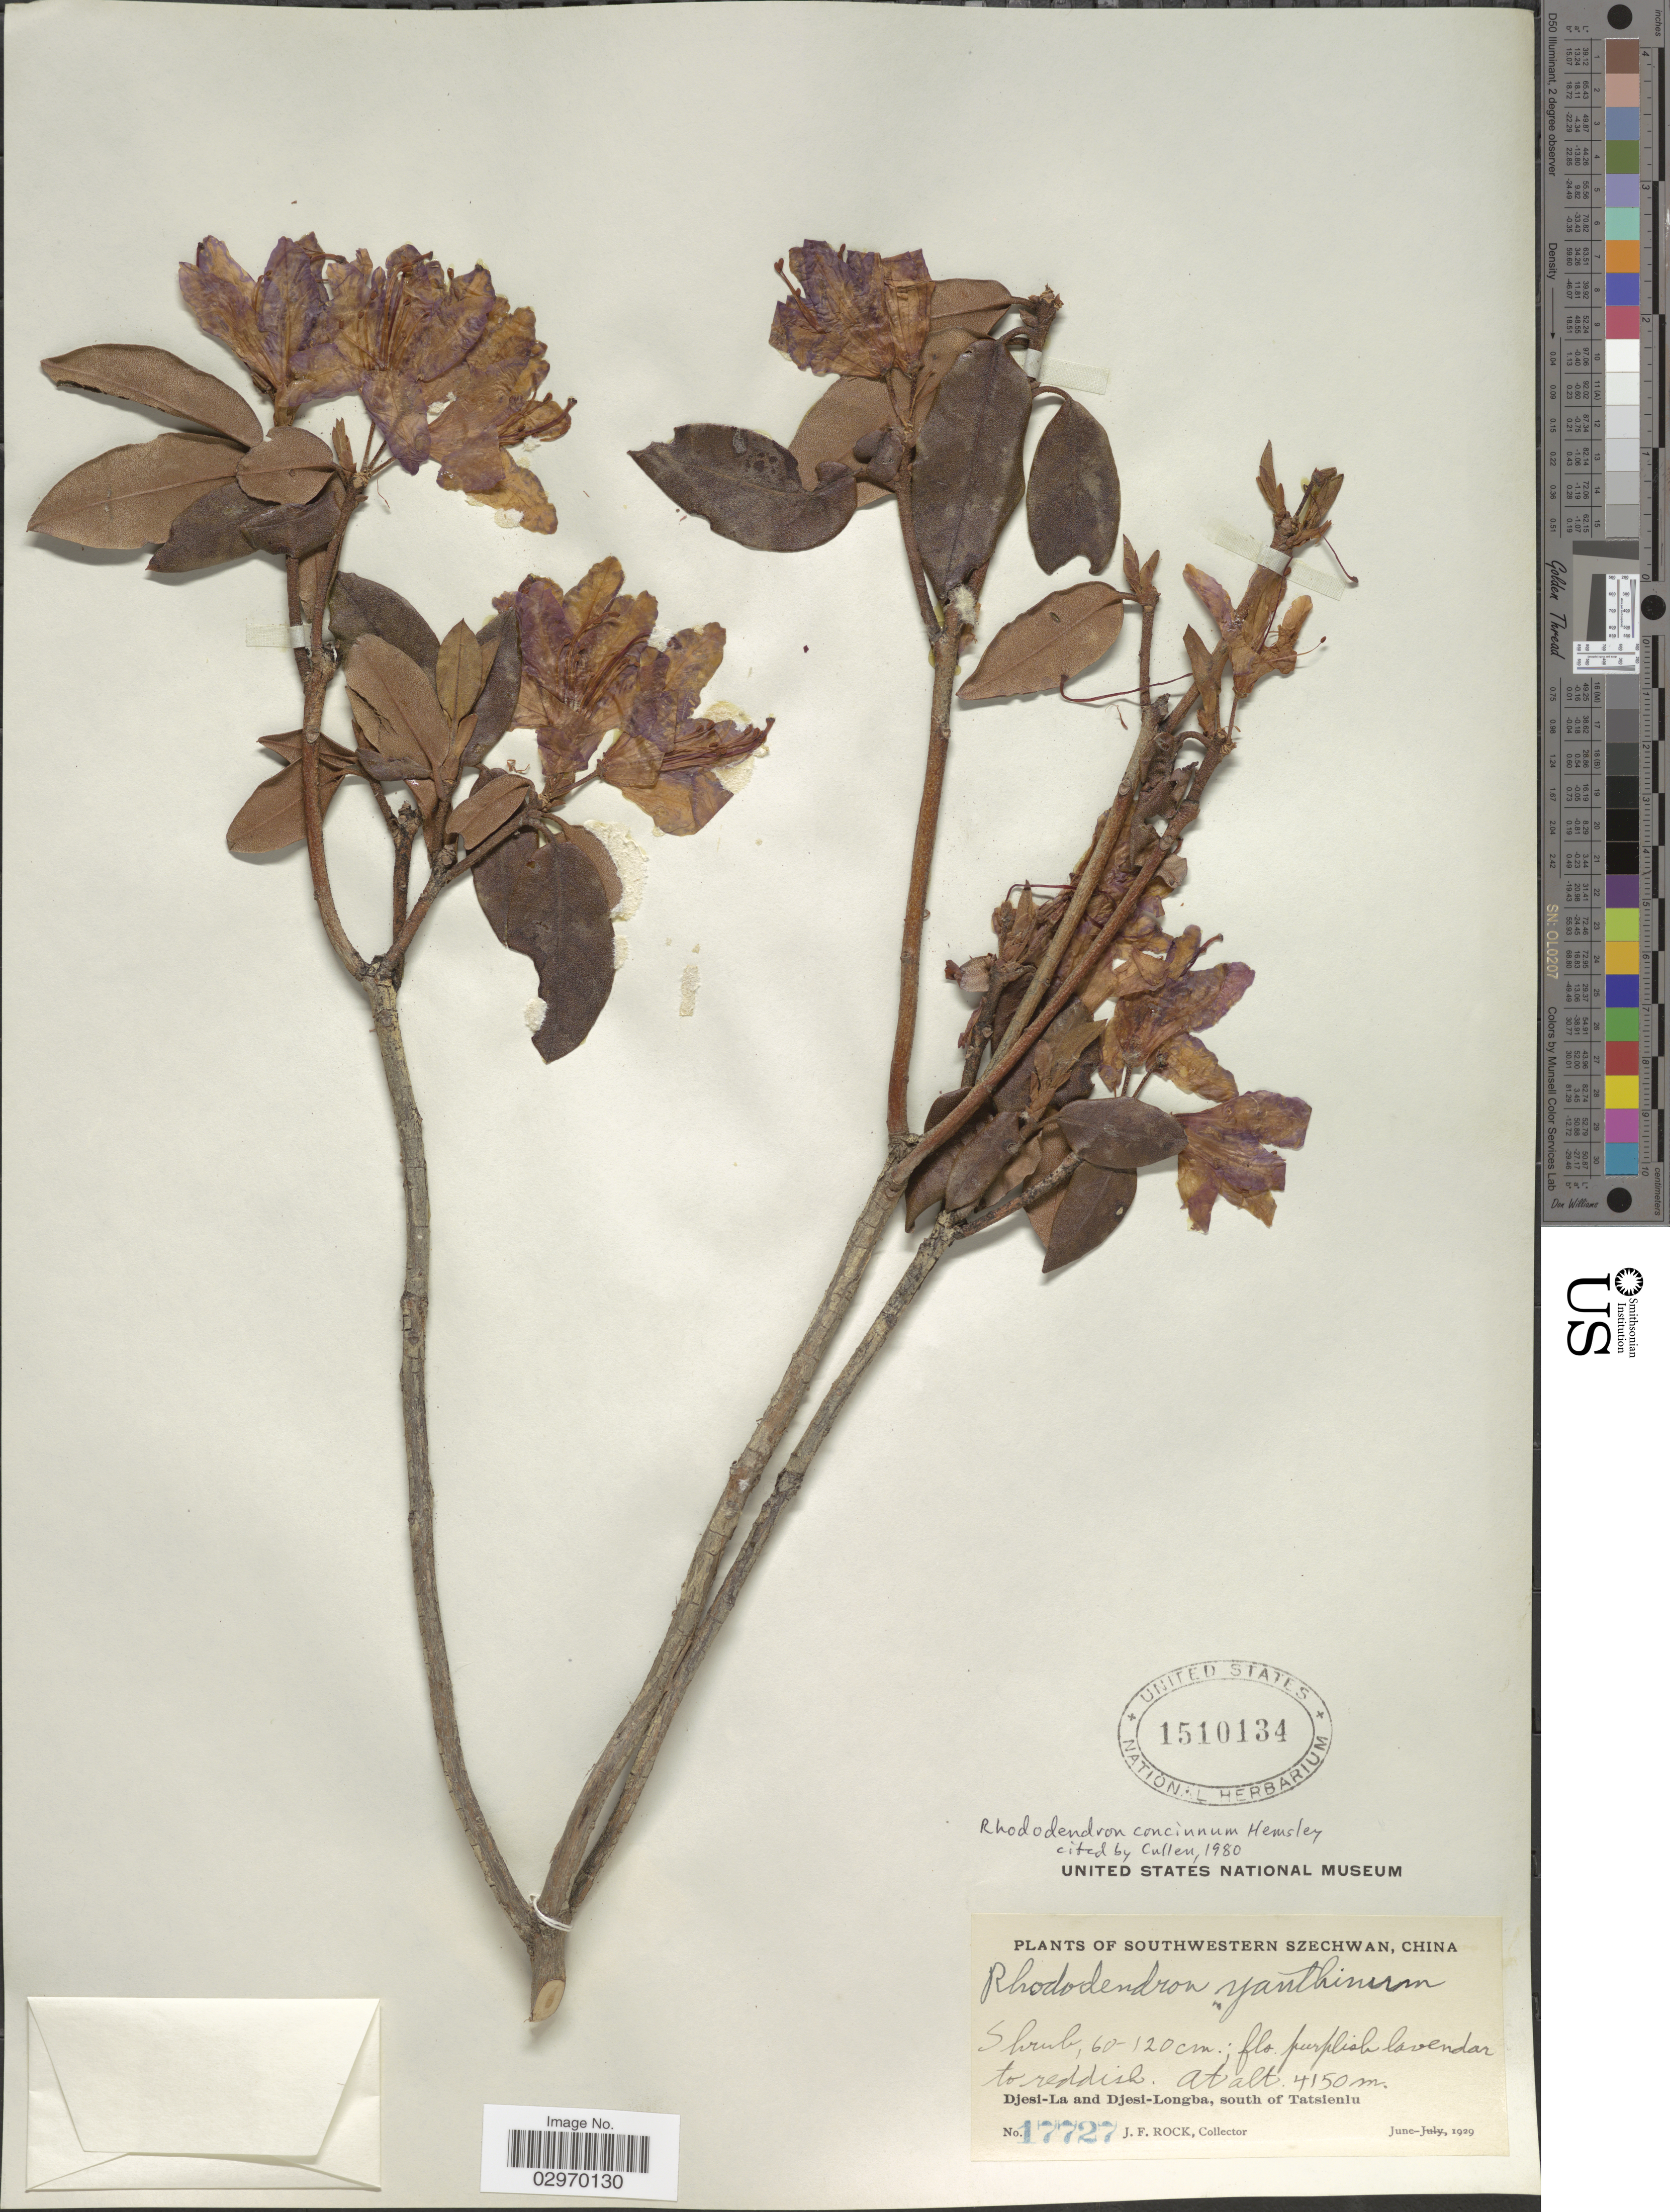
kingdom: Plantae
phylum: Tracheophyta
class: Magnoliopsida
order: Ericales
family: Ericaceae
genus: Rhododendron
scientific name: Rhododendron concinnum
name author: Hemsl.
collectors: J. Rock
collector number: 17727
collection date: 1929-06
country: China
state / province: Sichuan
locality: Southwestern Szechwan. Djesi-La and Djesi-Longba, south of Tatsienlu.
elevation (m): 4150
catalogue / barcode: US 1510134